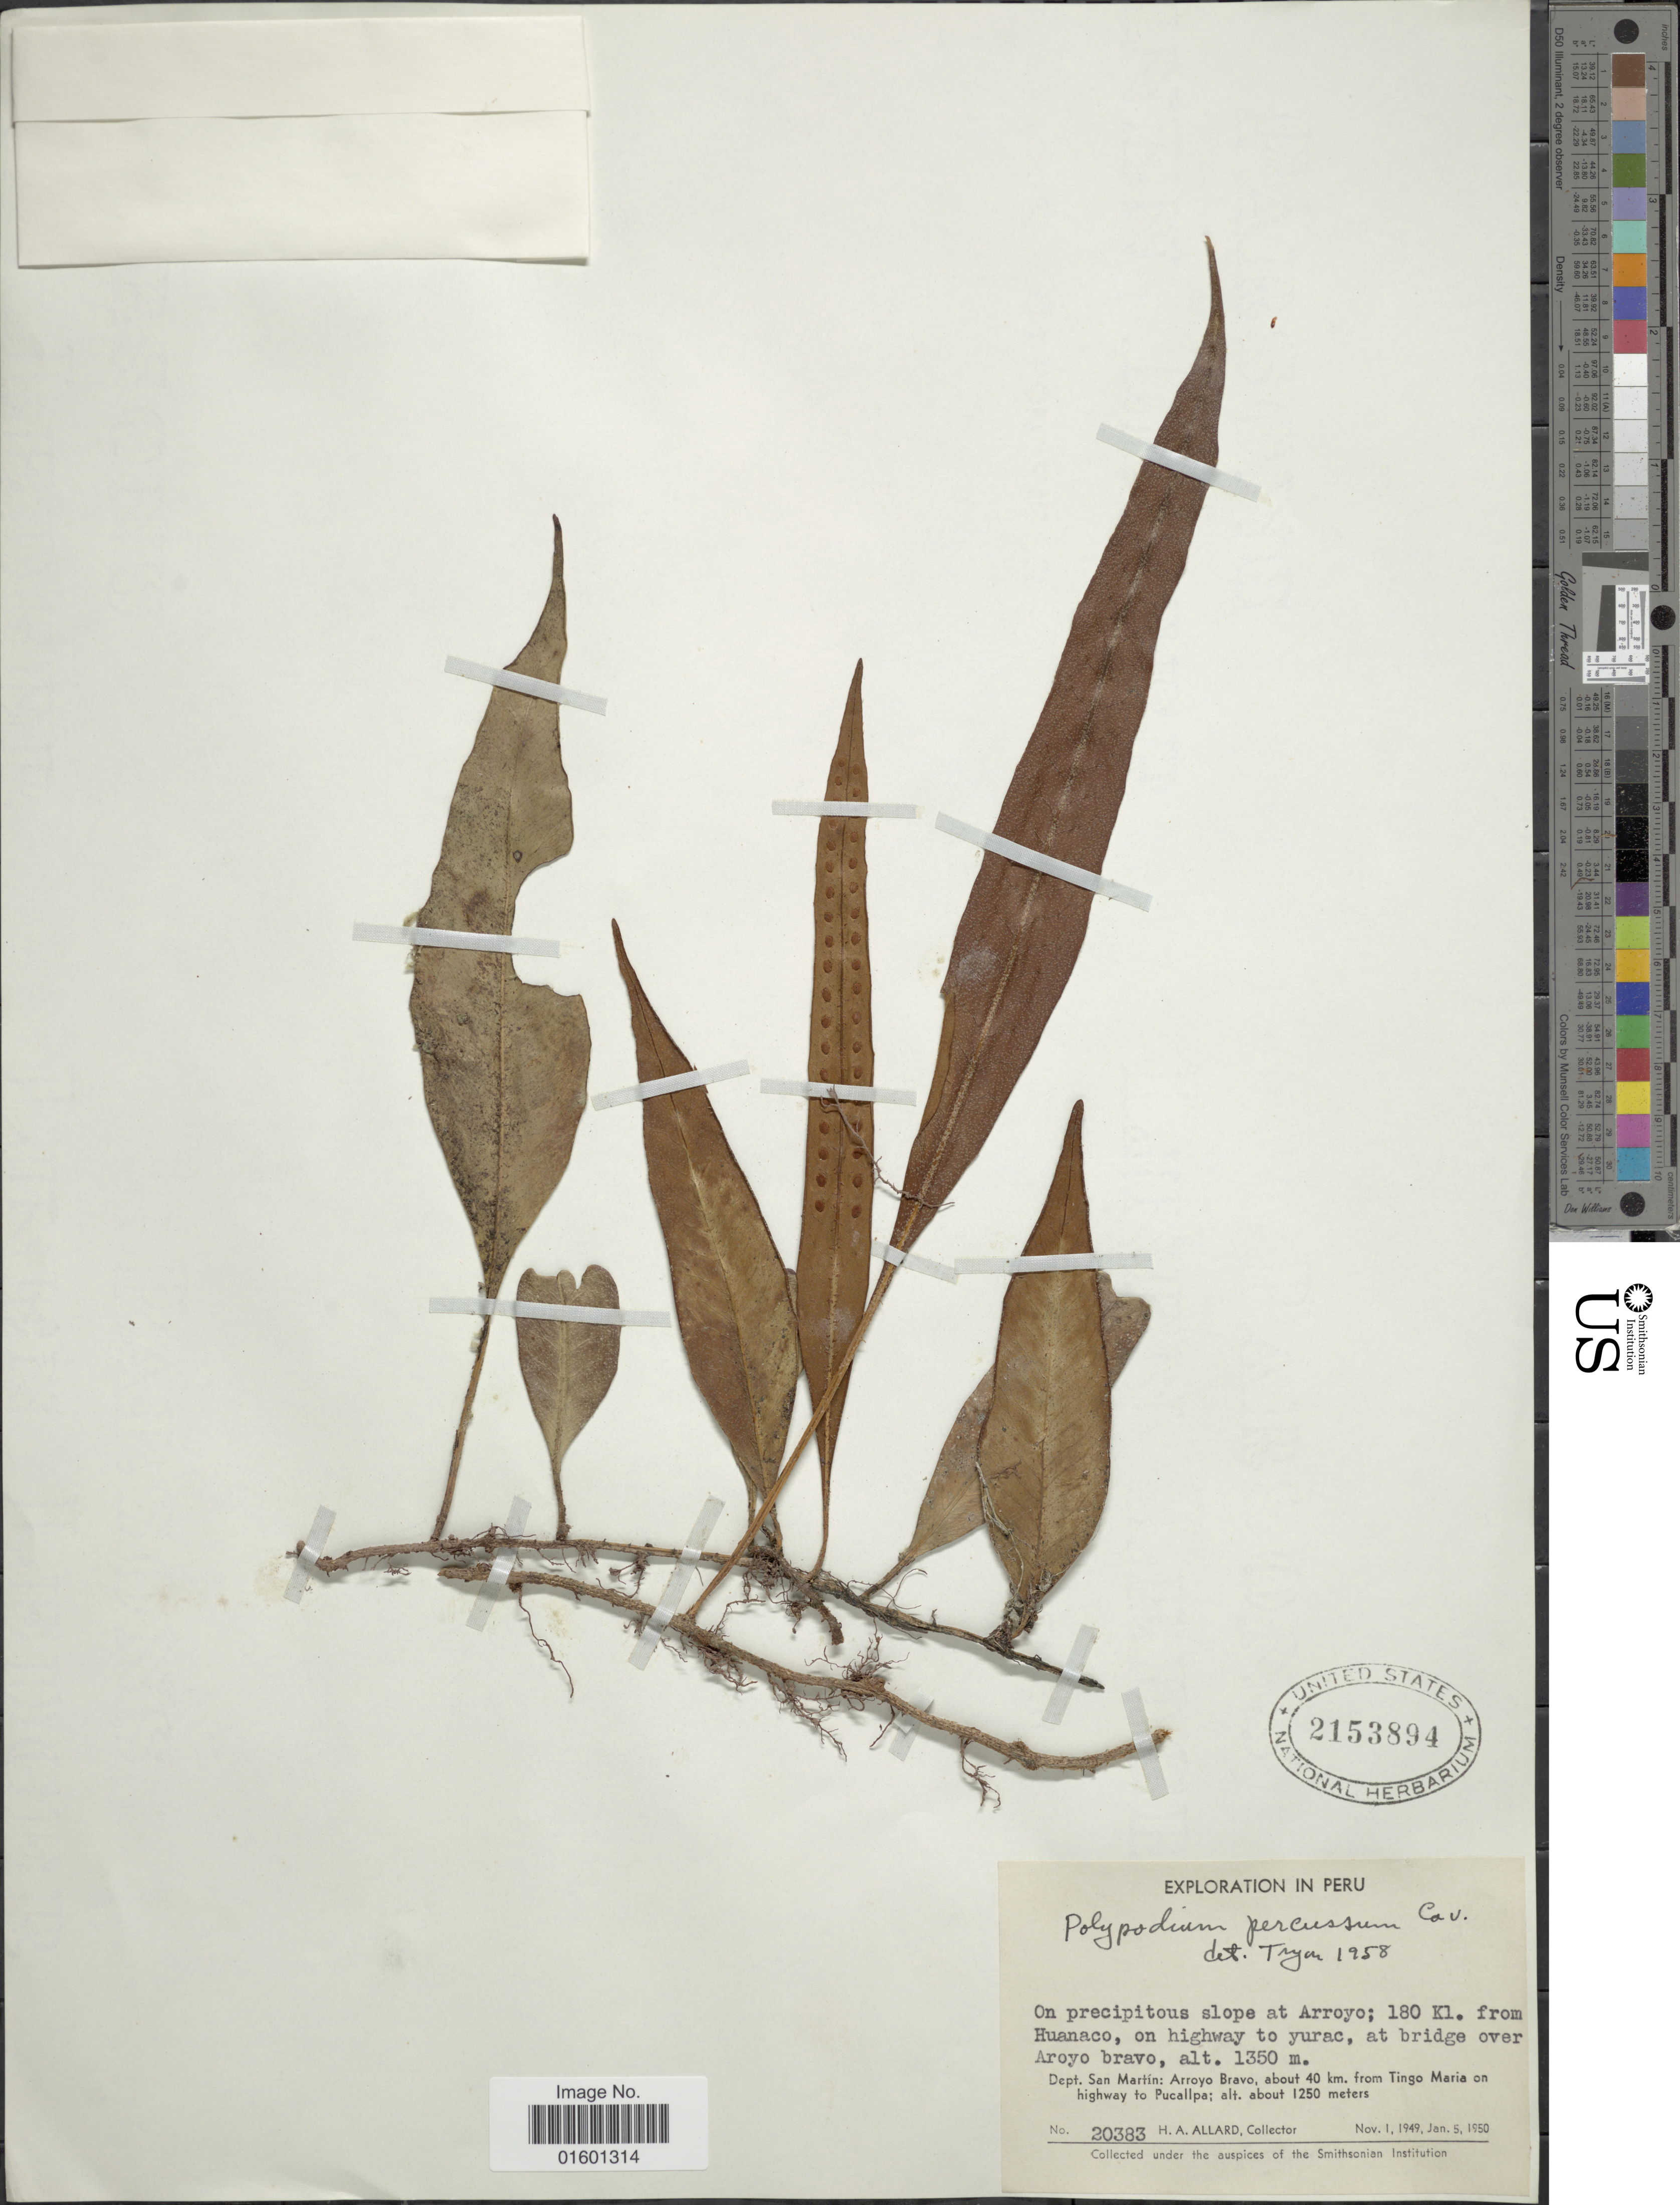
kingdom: Plantae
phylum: Tracheophyta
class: Polypodiopsida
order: Polypodiales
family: Polypodiaceae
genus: Microgramma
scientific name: Microgramma percussa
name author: (Cav.) de la Sota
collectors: H. A. Allard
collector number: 20383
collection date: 1949-11-01/1950-01-05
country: Peru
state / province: San Martín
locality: On precipitous slope at Arroyo; 180 Kl. from Huanaco, on highway to Yurac, at bridge over Aroyo bravo. Arrayo Bravo, about 40 km. from Tingo Maria on highway to Pucallpa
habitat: on precipitous slope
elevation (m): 1250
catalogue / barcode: US 2153894